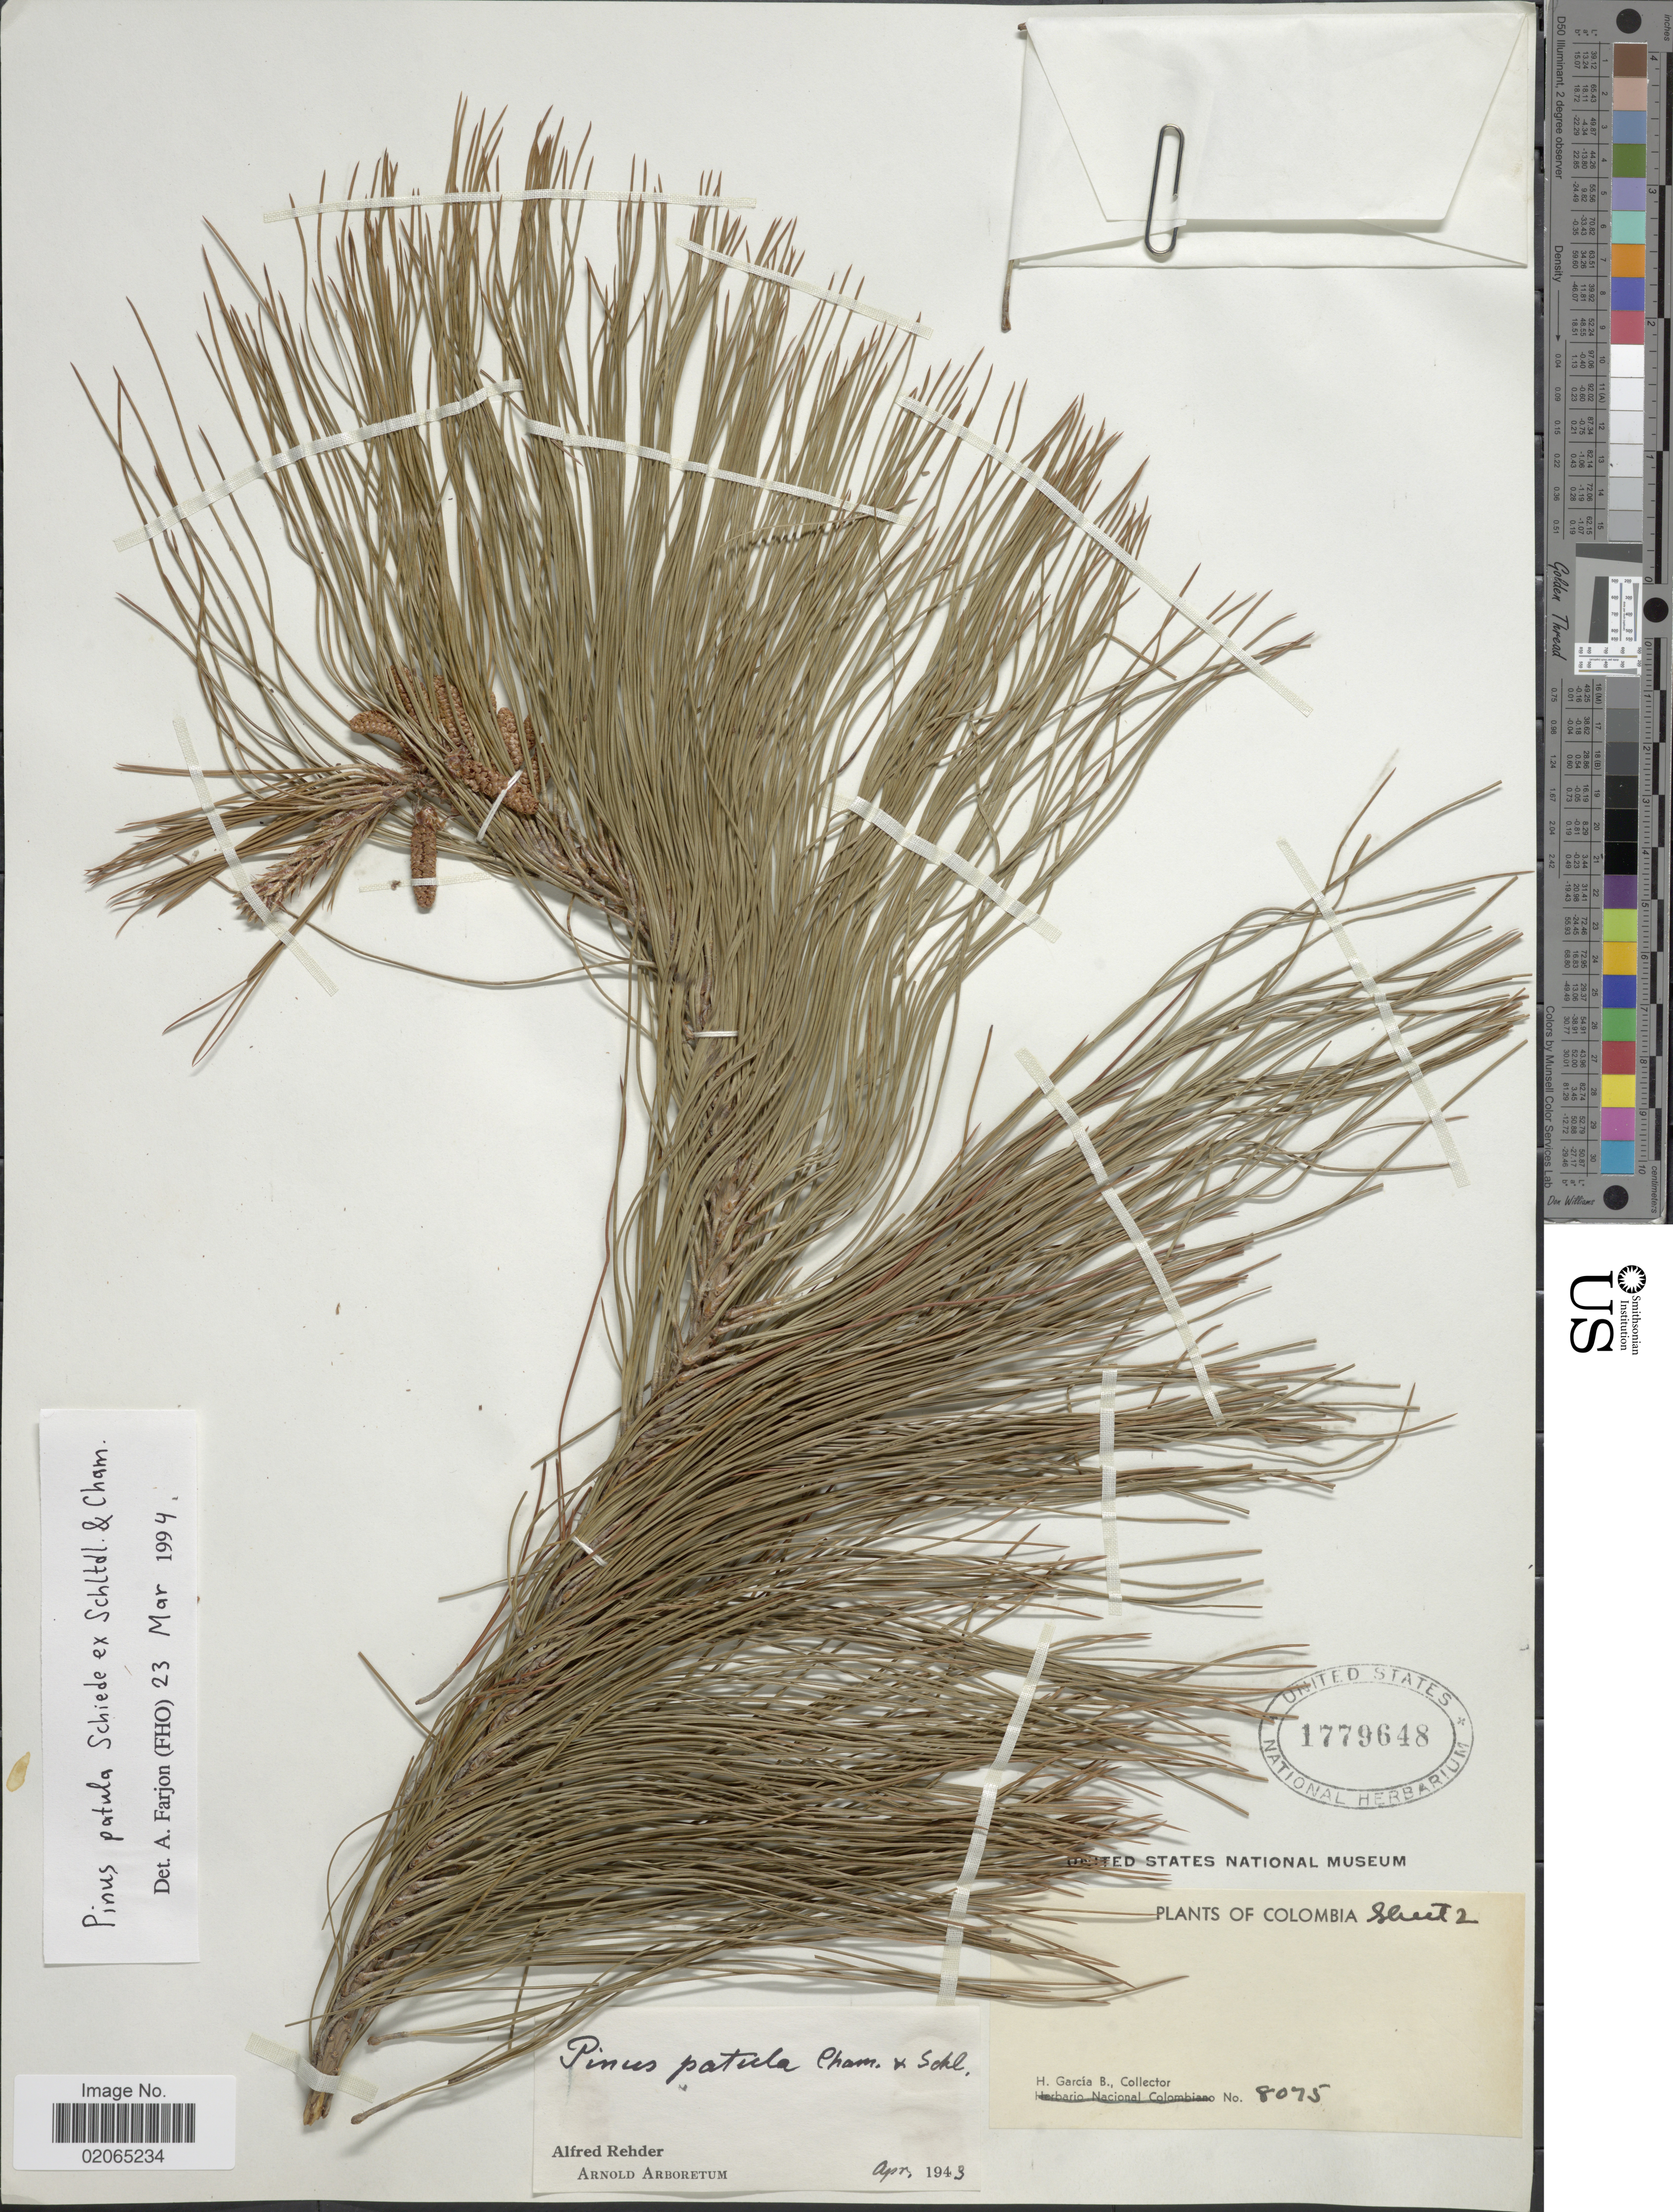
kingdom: Plantae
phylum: Tracheophyta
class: Pinopsida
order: Pinales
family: Pinaceae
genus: Pinus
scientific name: Pinus patula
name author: Schltdl. & Cham.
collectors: H. García Barriga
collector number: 8075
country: Colombia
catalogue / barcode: US 1779648